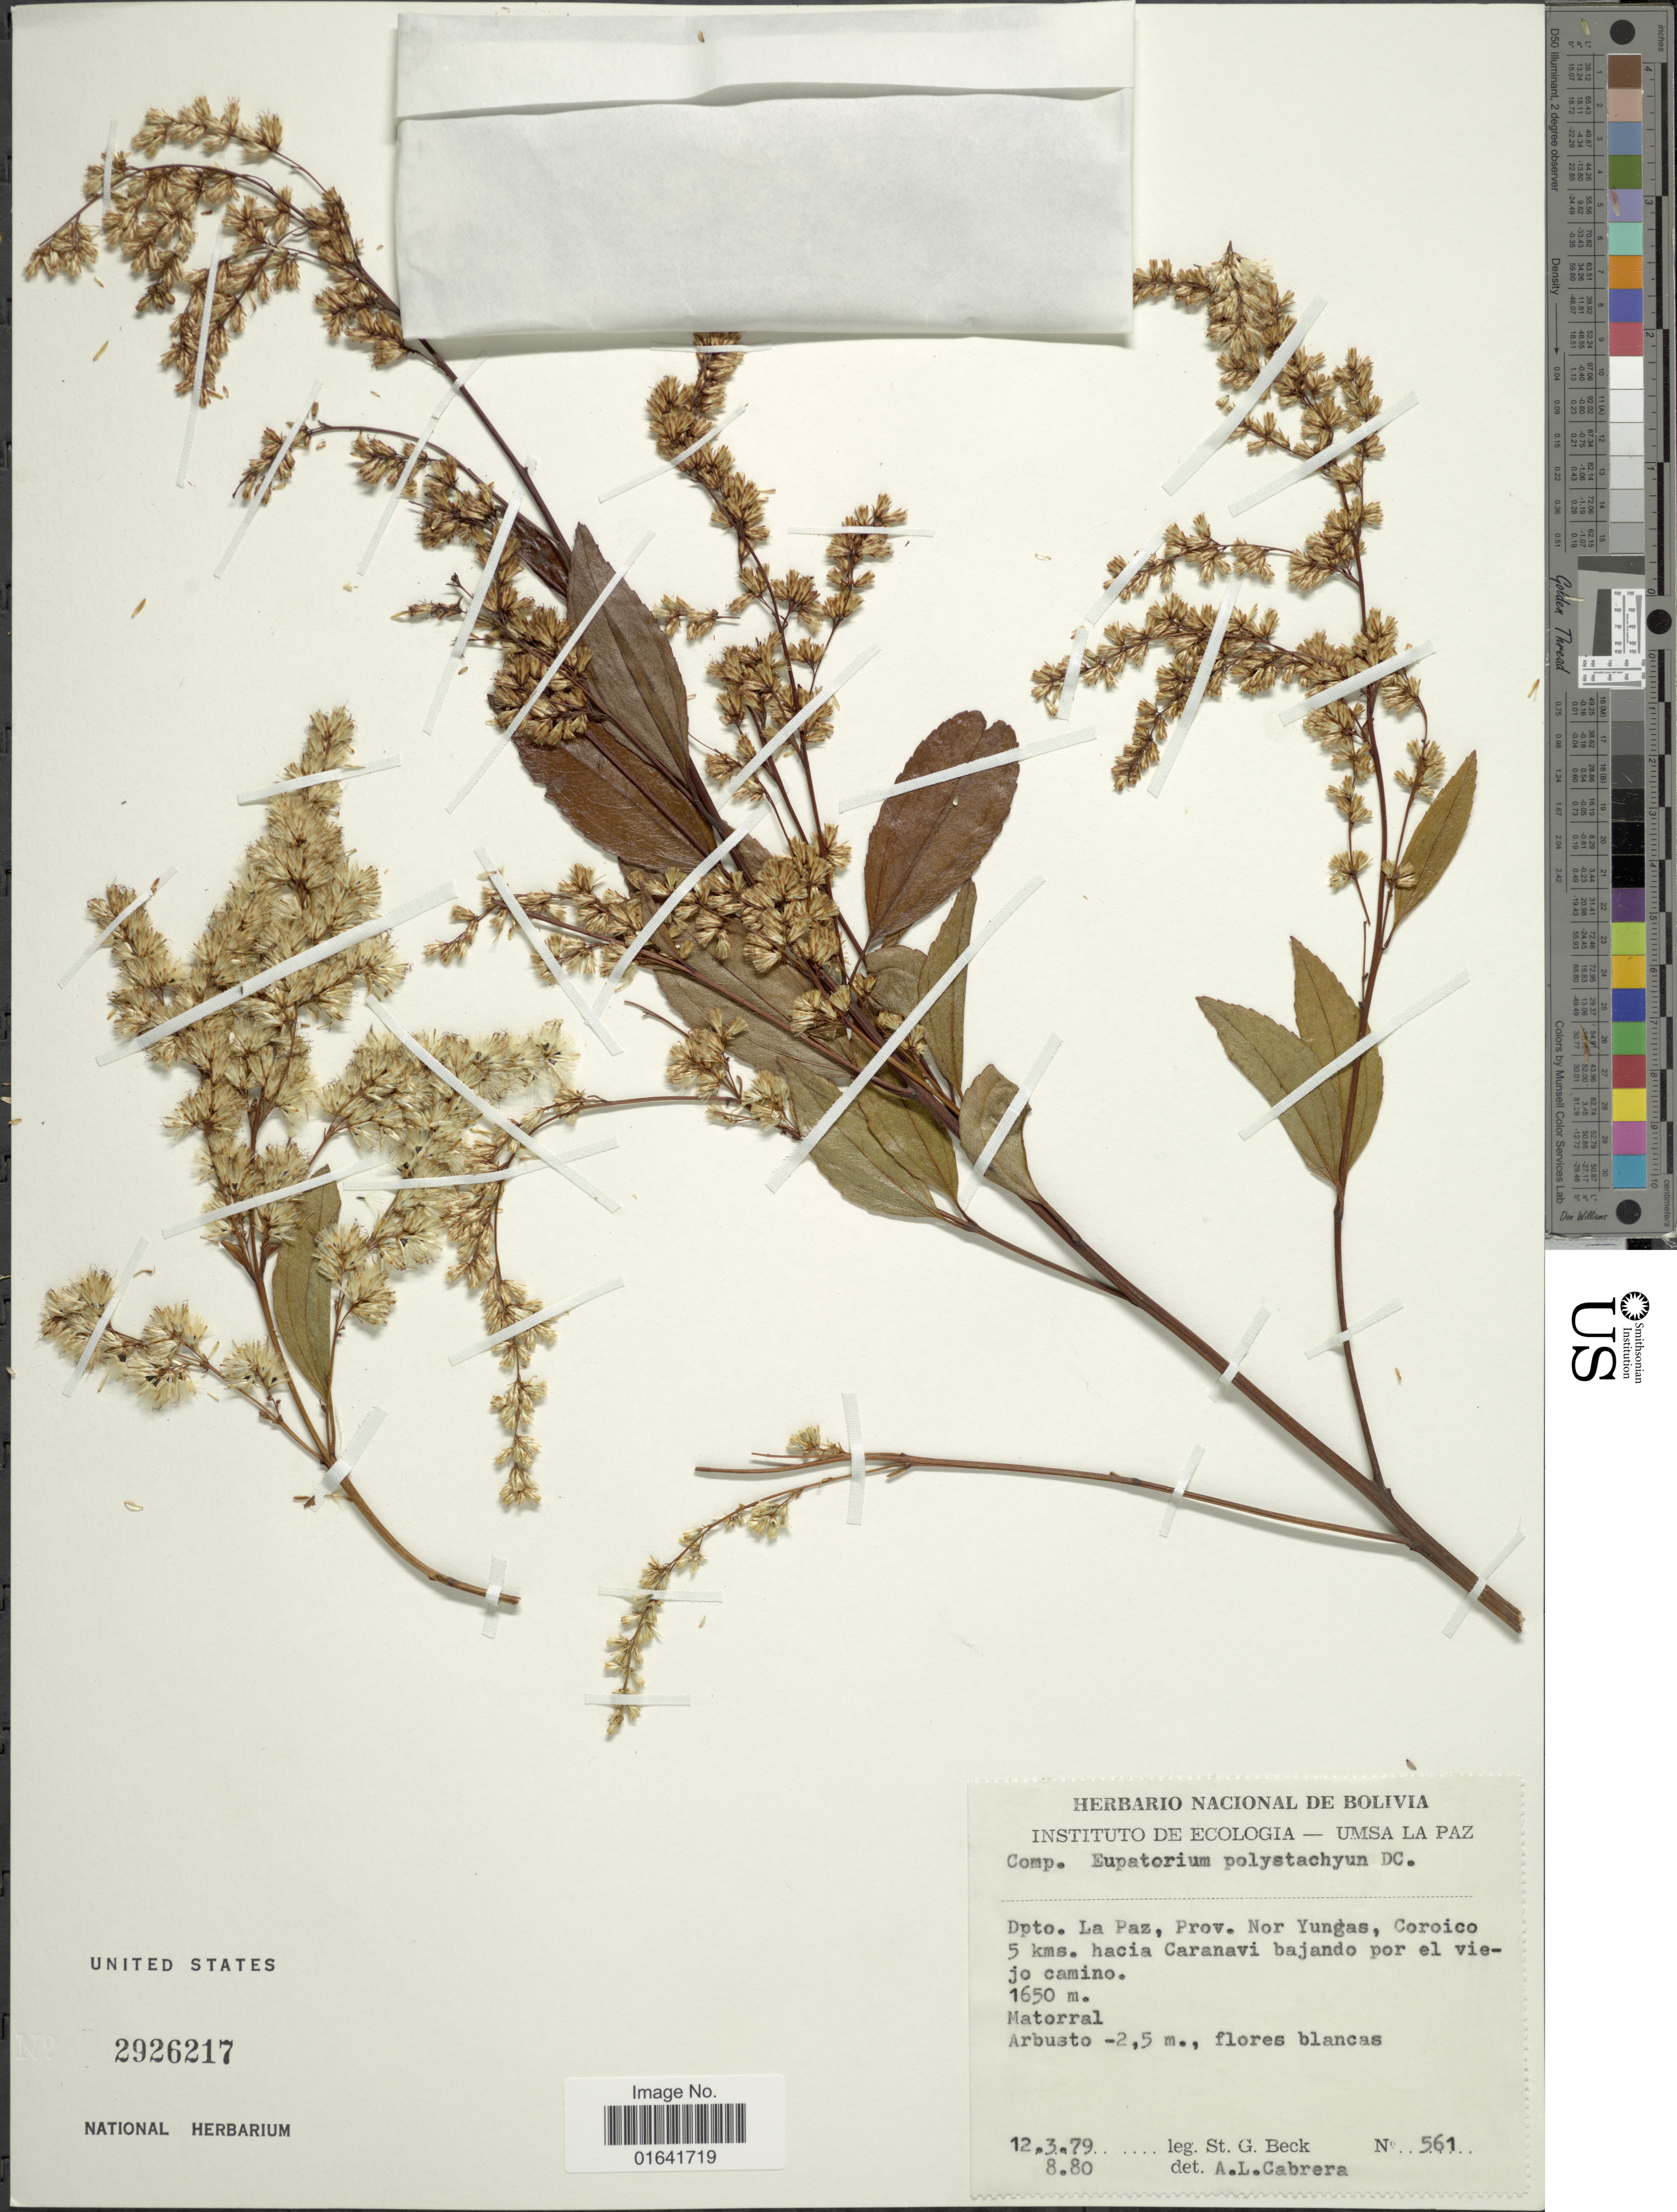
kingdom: Plantae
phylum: Tracheophyta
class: Magnoliopsida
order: Asterales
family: Asteraceae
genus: Raulinoreitzia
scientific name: Raulinoreitzia crenulata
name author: (Spreng.) R.M. King & H. Rob.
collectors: S. G. Beck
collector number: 561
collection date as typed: Transcribed d/m/y: 12/3/79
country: Bolivia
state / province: La Paz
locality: Prov. Nor Yungas, Coroico 5 kms. hacia Caranavi bajando por el viejo camino, matorral.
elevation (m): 1650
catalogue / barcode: US 2926217